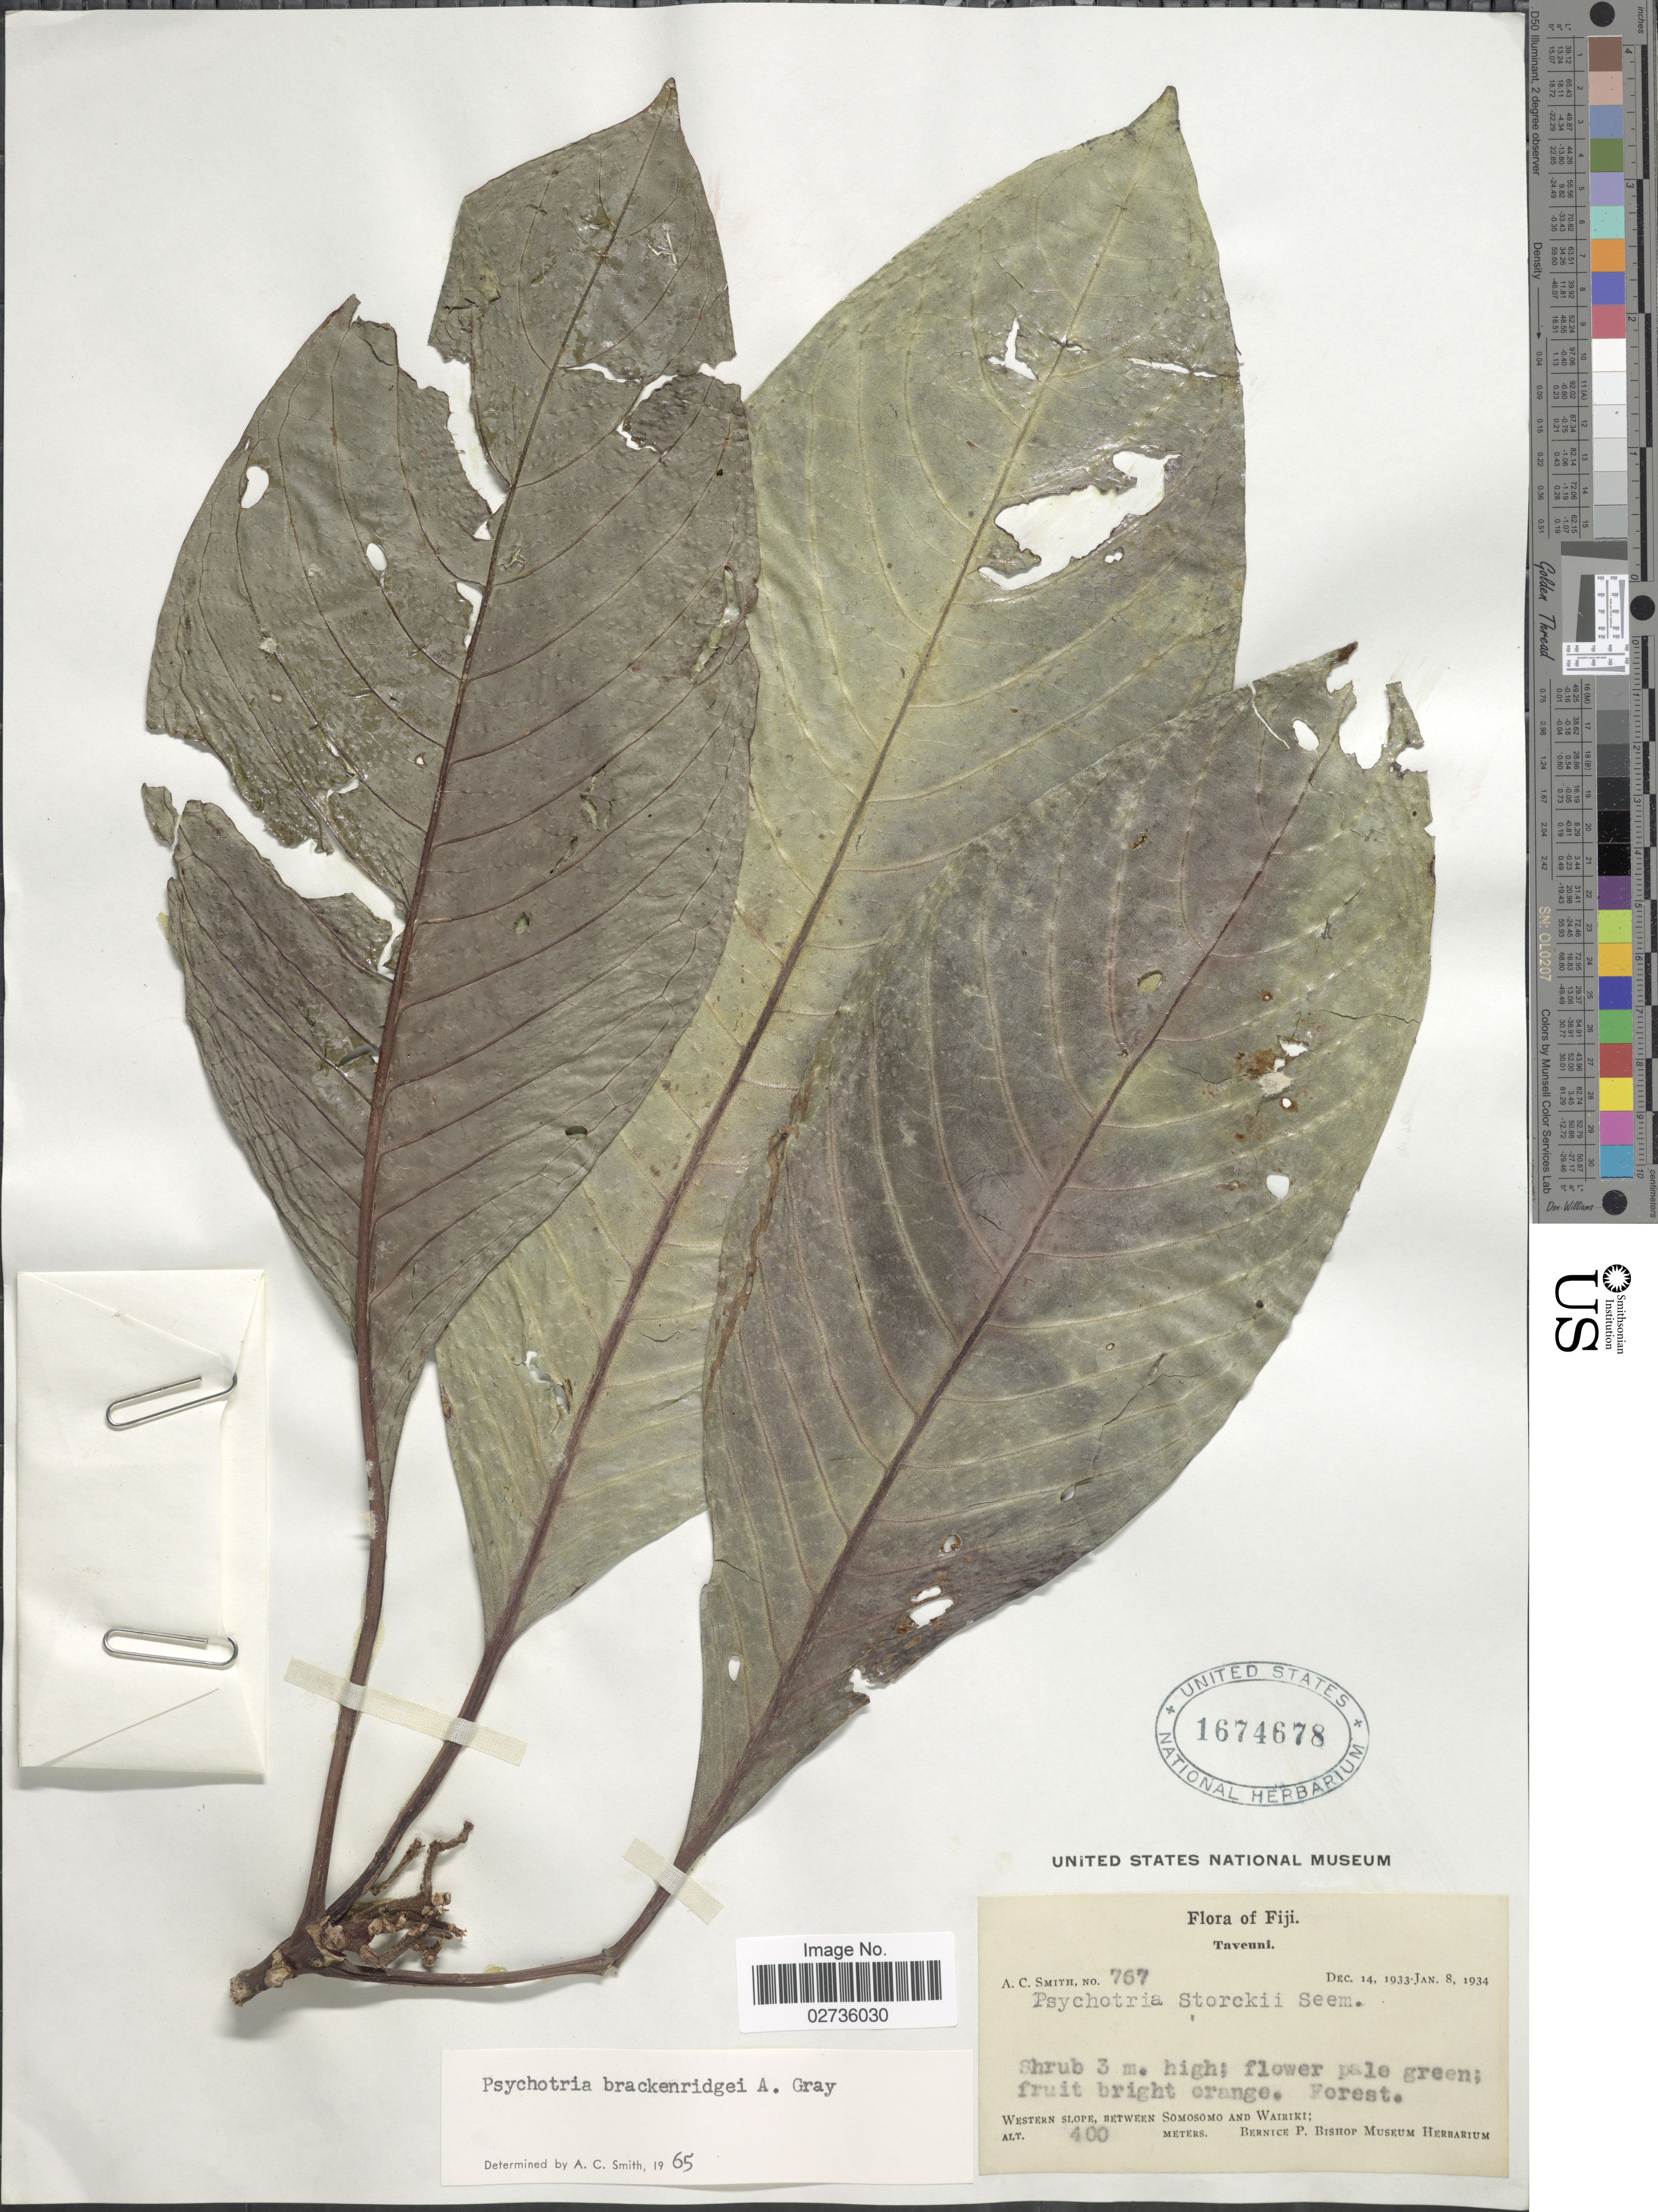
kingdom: Plantae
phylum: Tracheophyta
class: Magnoliopsida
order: Gentianales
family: Rubiaceae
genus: Psychotria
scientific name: Psychotria brackenridgei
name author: A. Gray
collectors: A. C. Smith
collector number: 767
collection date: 1933-12-14/1934-01-08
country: Fiji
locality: Taveuni. Western Slope, between Somosomo and Wairiki.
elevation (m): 400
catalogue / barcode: US 1674678